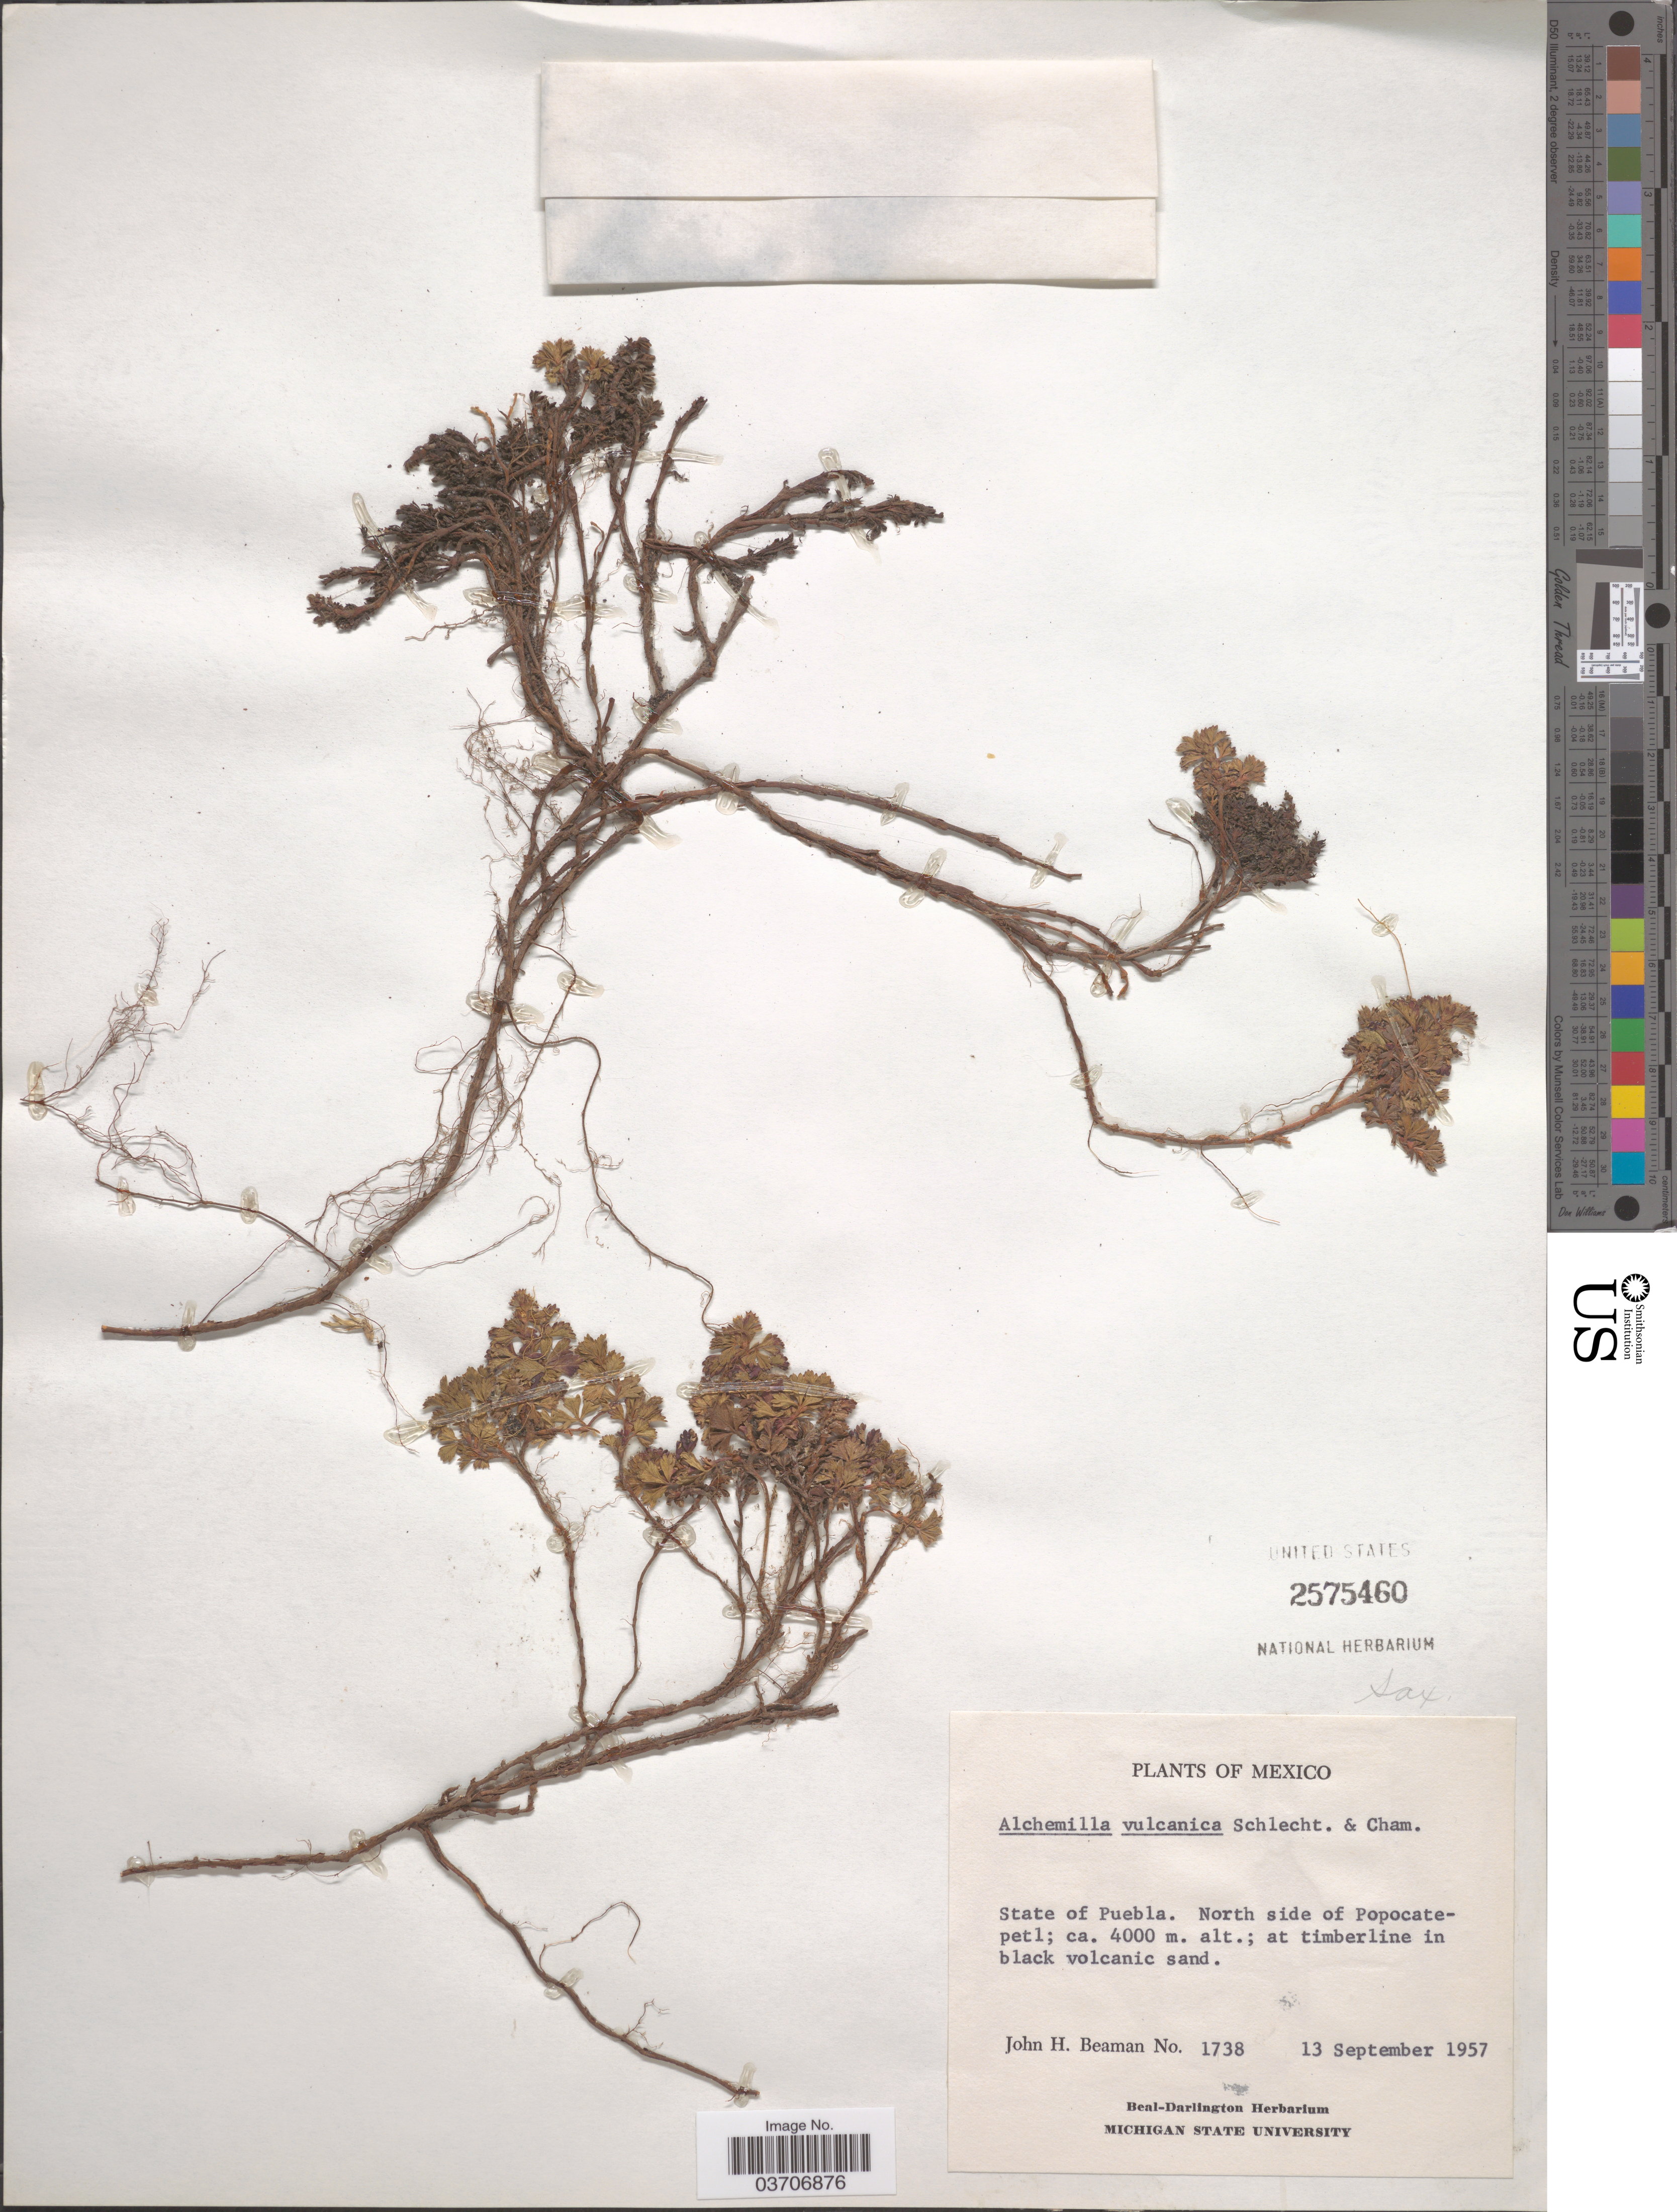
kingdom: Plantae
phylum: Tracheophyta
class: Magnoliopsida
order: Rosales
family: Rosaceae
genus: Lachemilla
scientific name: Lachemilla vulcanica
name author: (Cham. & Schltdl.) Rydb.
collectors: J. H. Beaman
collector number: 1738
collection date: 1957-09-13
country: Mexico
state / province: Puebla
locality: North side of Popocatepetl.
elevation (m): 4000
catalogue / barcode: US 2575460